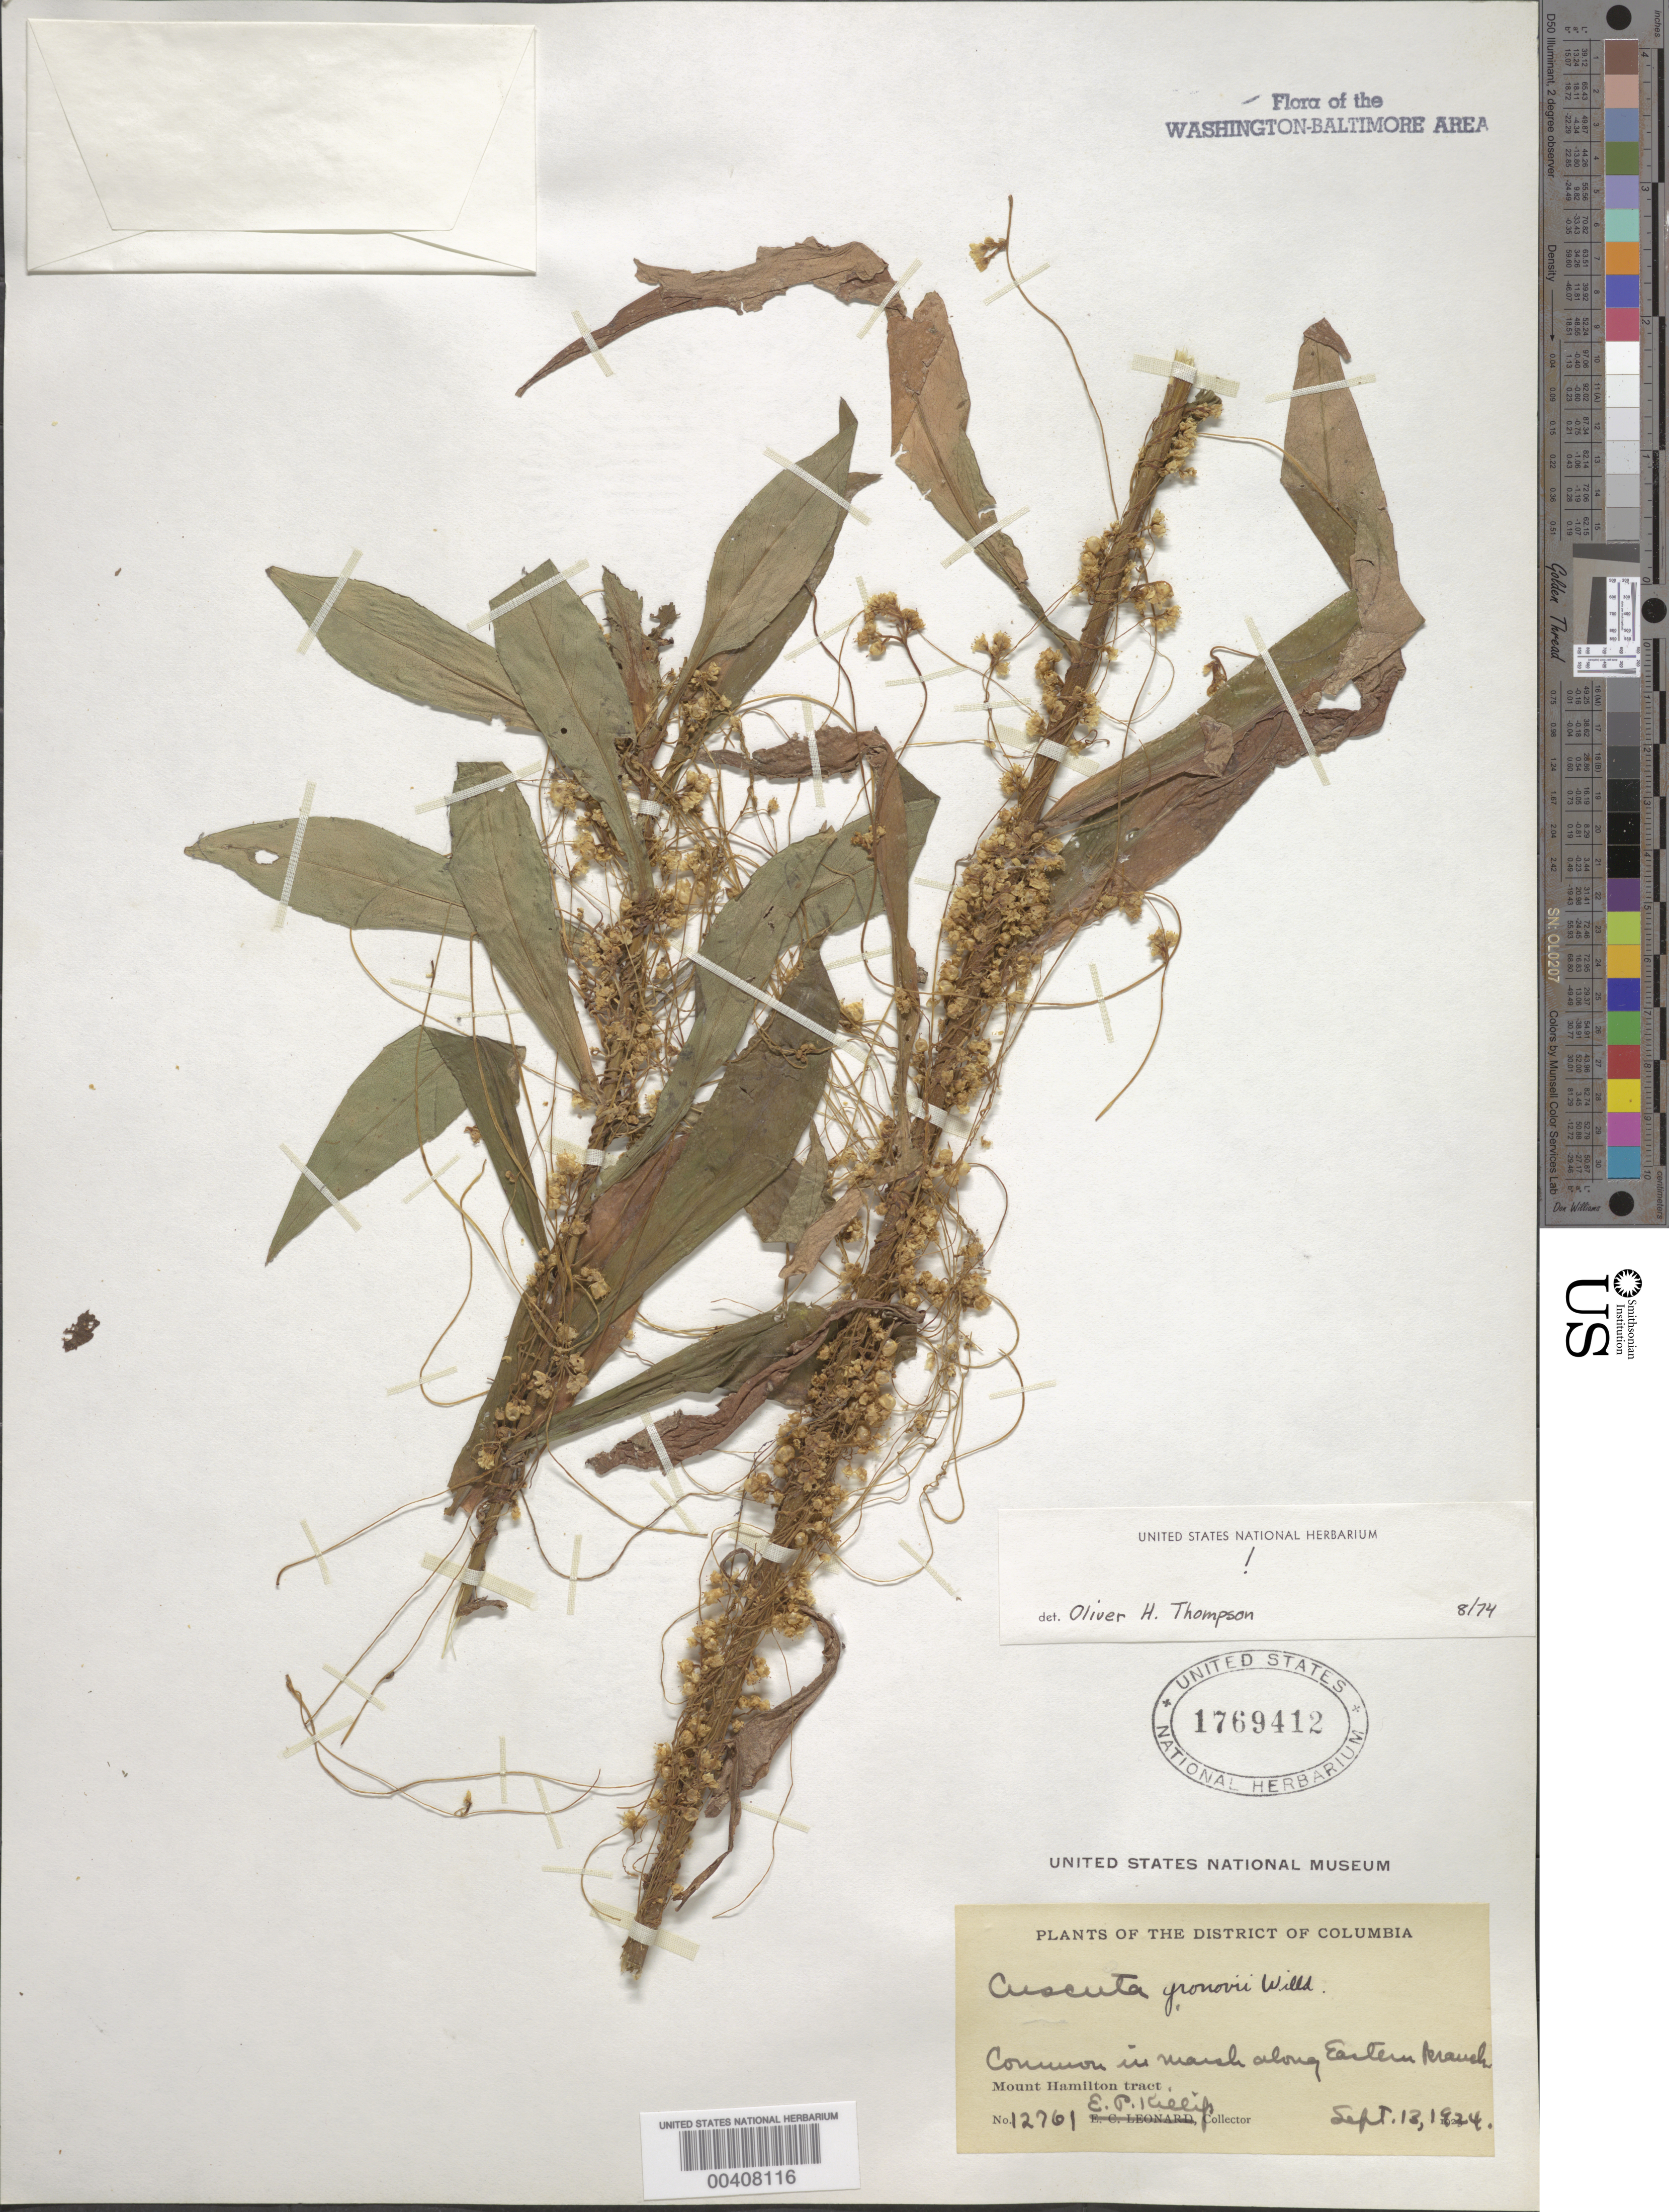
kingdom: Plantae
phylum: Tracheophyta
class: Magnoliopsida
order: Solanales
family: Convolvulaceae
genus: Cuscuta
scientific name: Cuscuta gronovii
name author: Willd. ex Schult.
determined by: Thompson, O. H.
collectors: E. P. Killip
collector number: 12761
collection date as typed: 13 Sep 1824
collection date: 1824-09-13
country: United States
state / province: District of Columbia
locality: Mt. Hamilton Tract, along eastern Branch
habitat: Marsh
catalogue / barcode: US 1769412